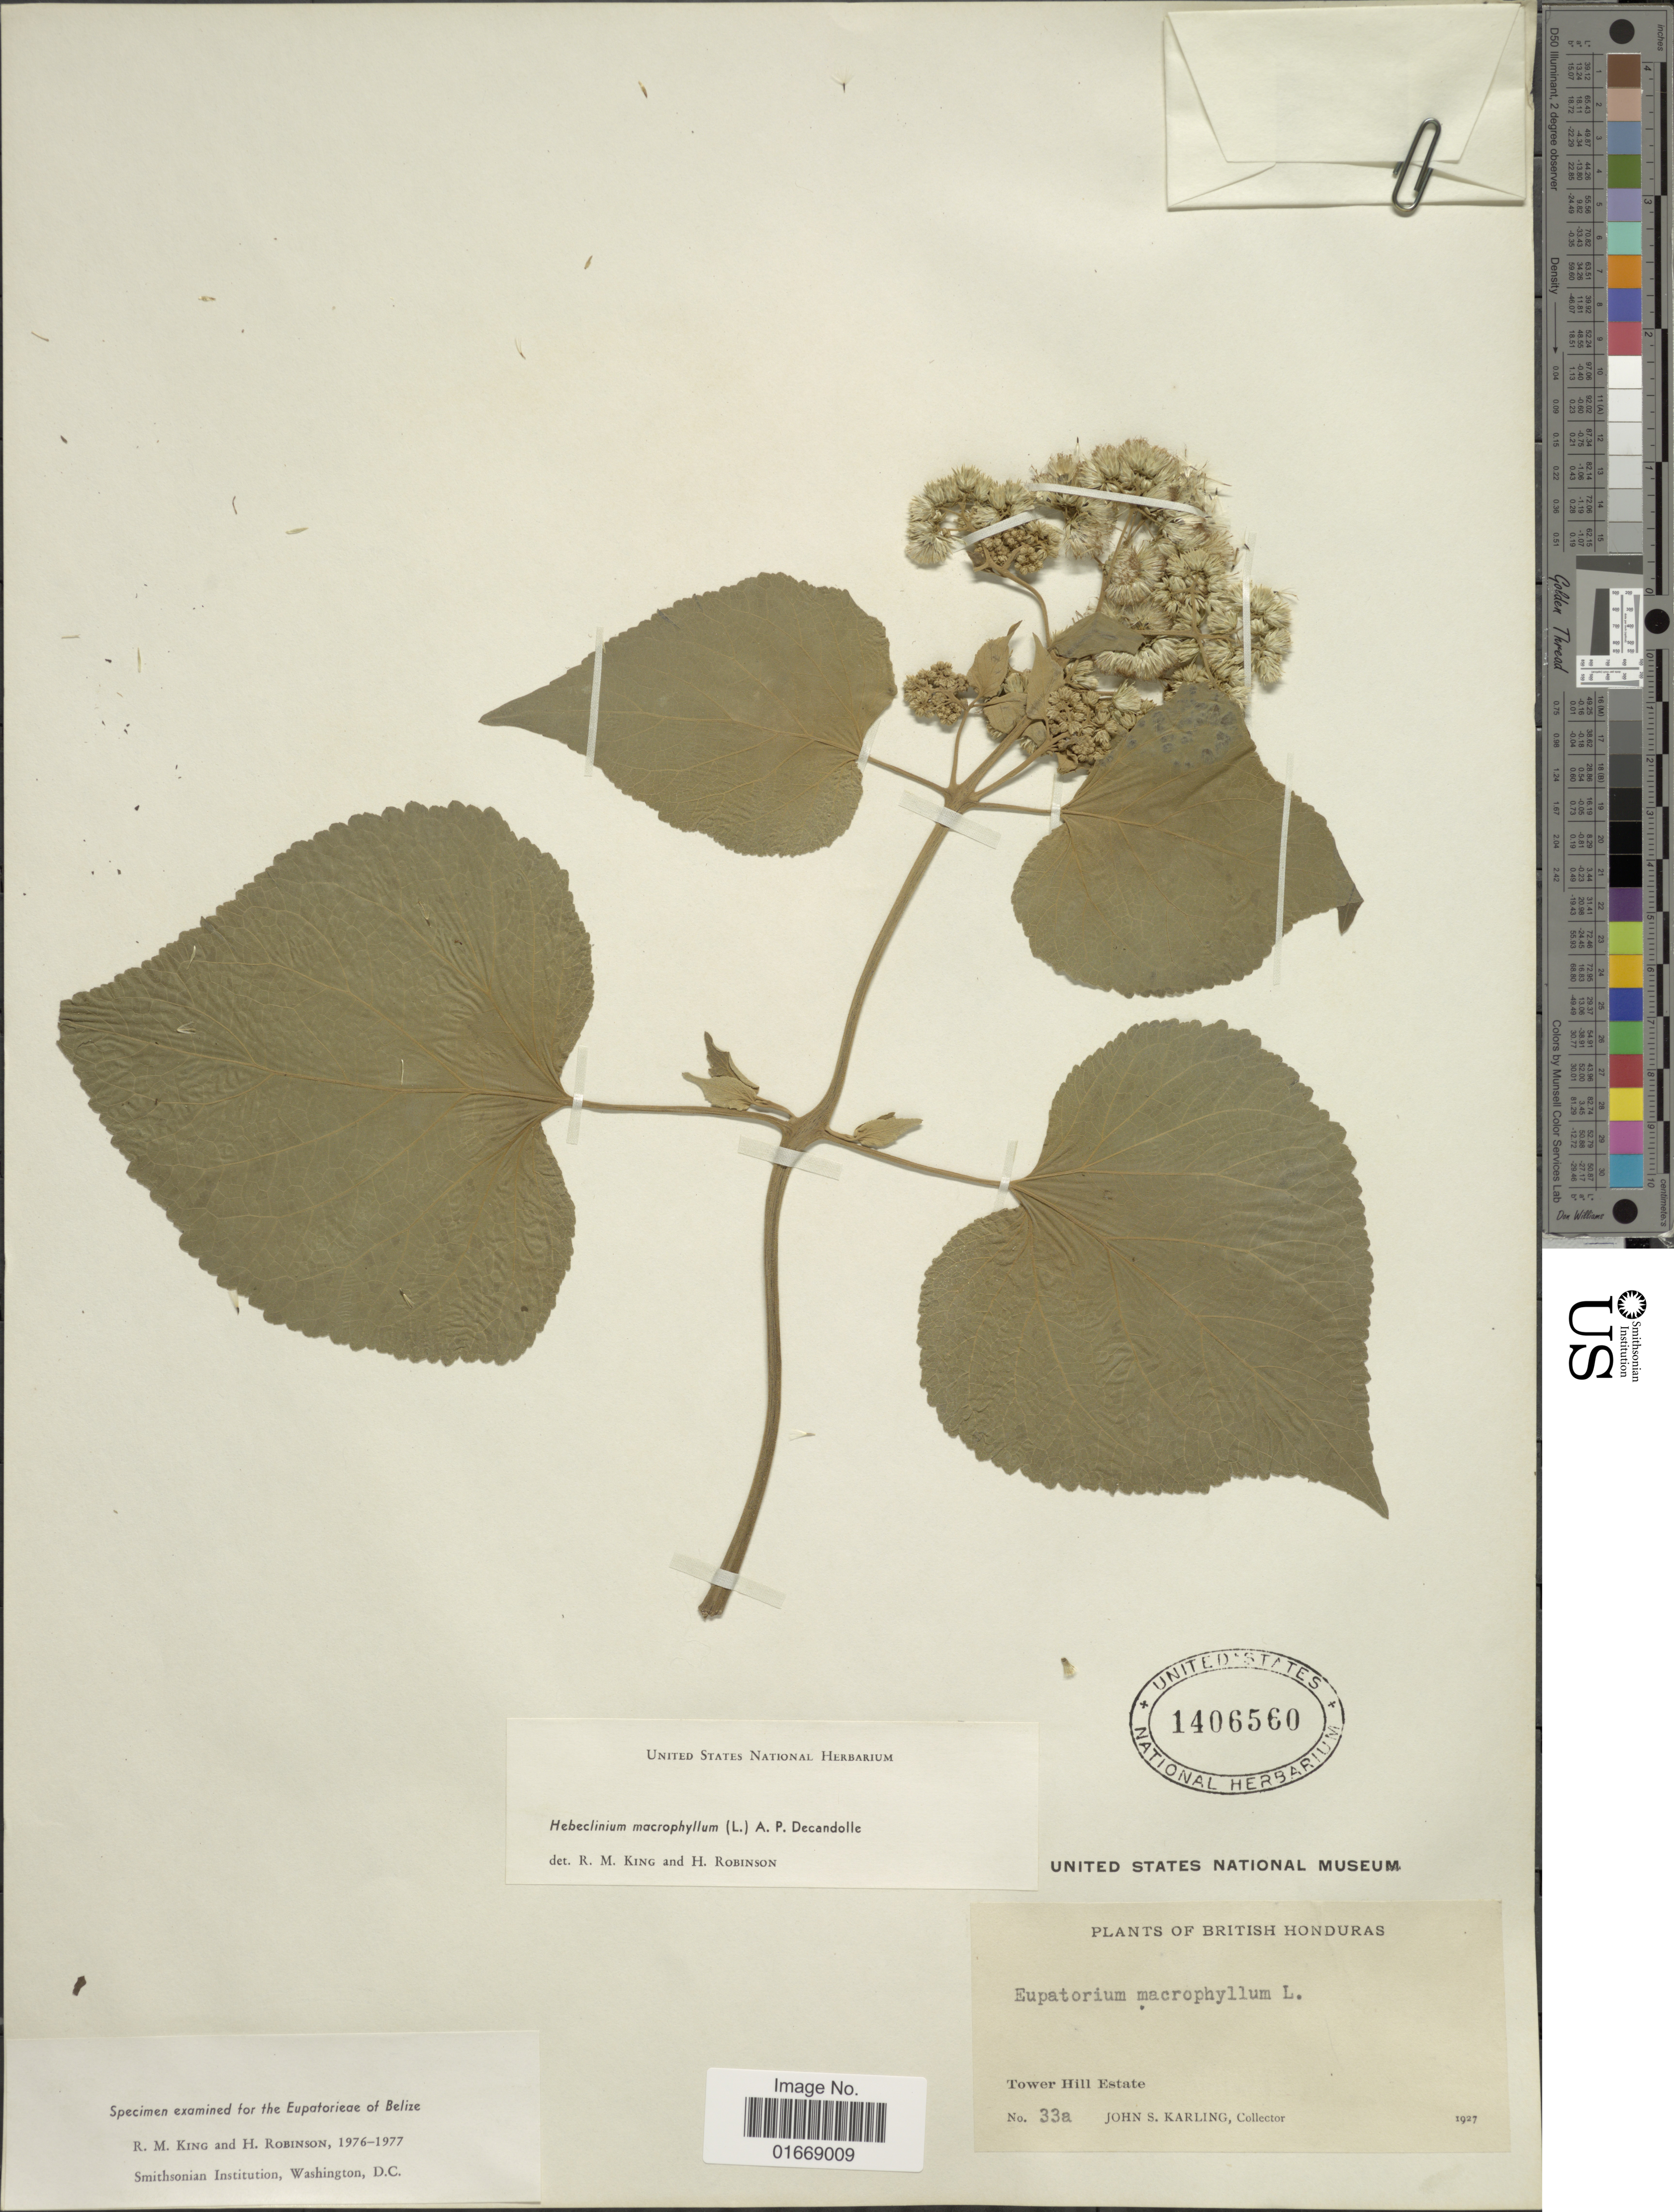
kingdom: Plantae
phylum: Tracheophyta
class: Magnoliopsida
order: Asterales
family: Asteraceae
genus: Hebeclinium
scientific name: Hebeclinium macrophyllum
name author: (L.) DC.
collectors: J. Karling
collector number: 33a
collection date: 1927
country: Belize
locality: British Honduras, Tower Hill Estate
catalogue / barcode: US 1406560